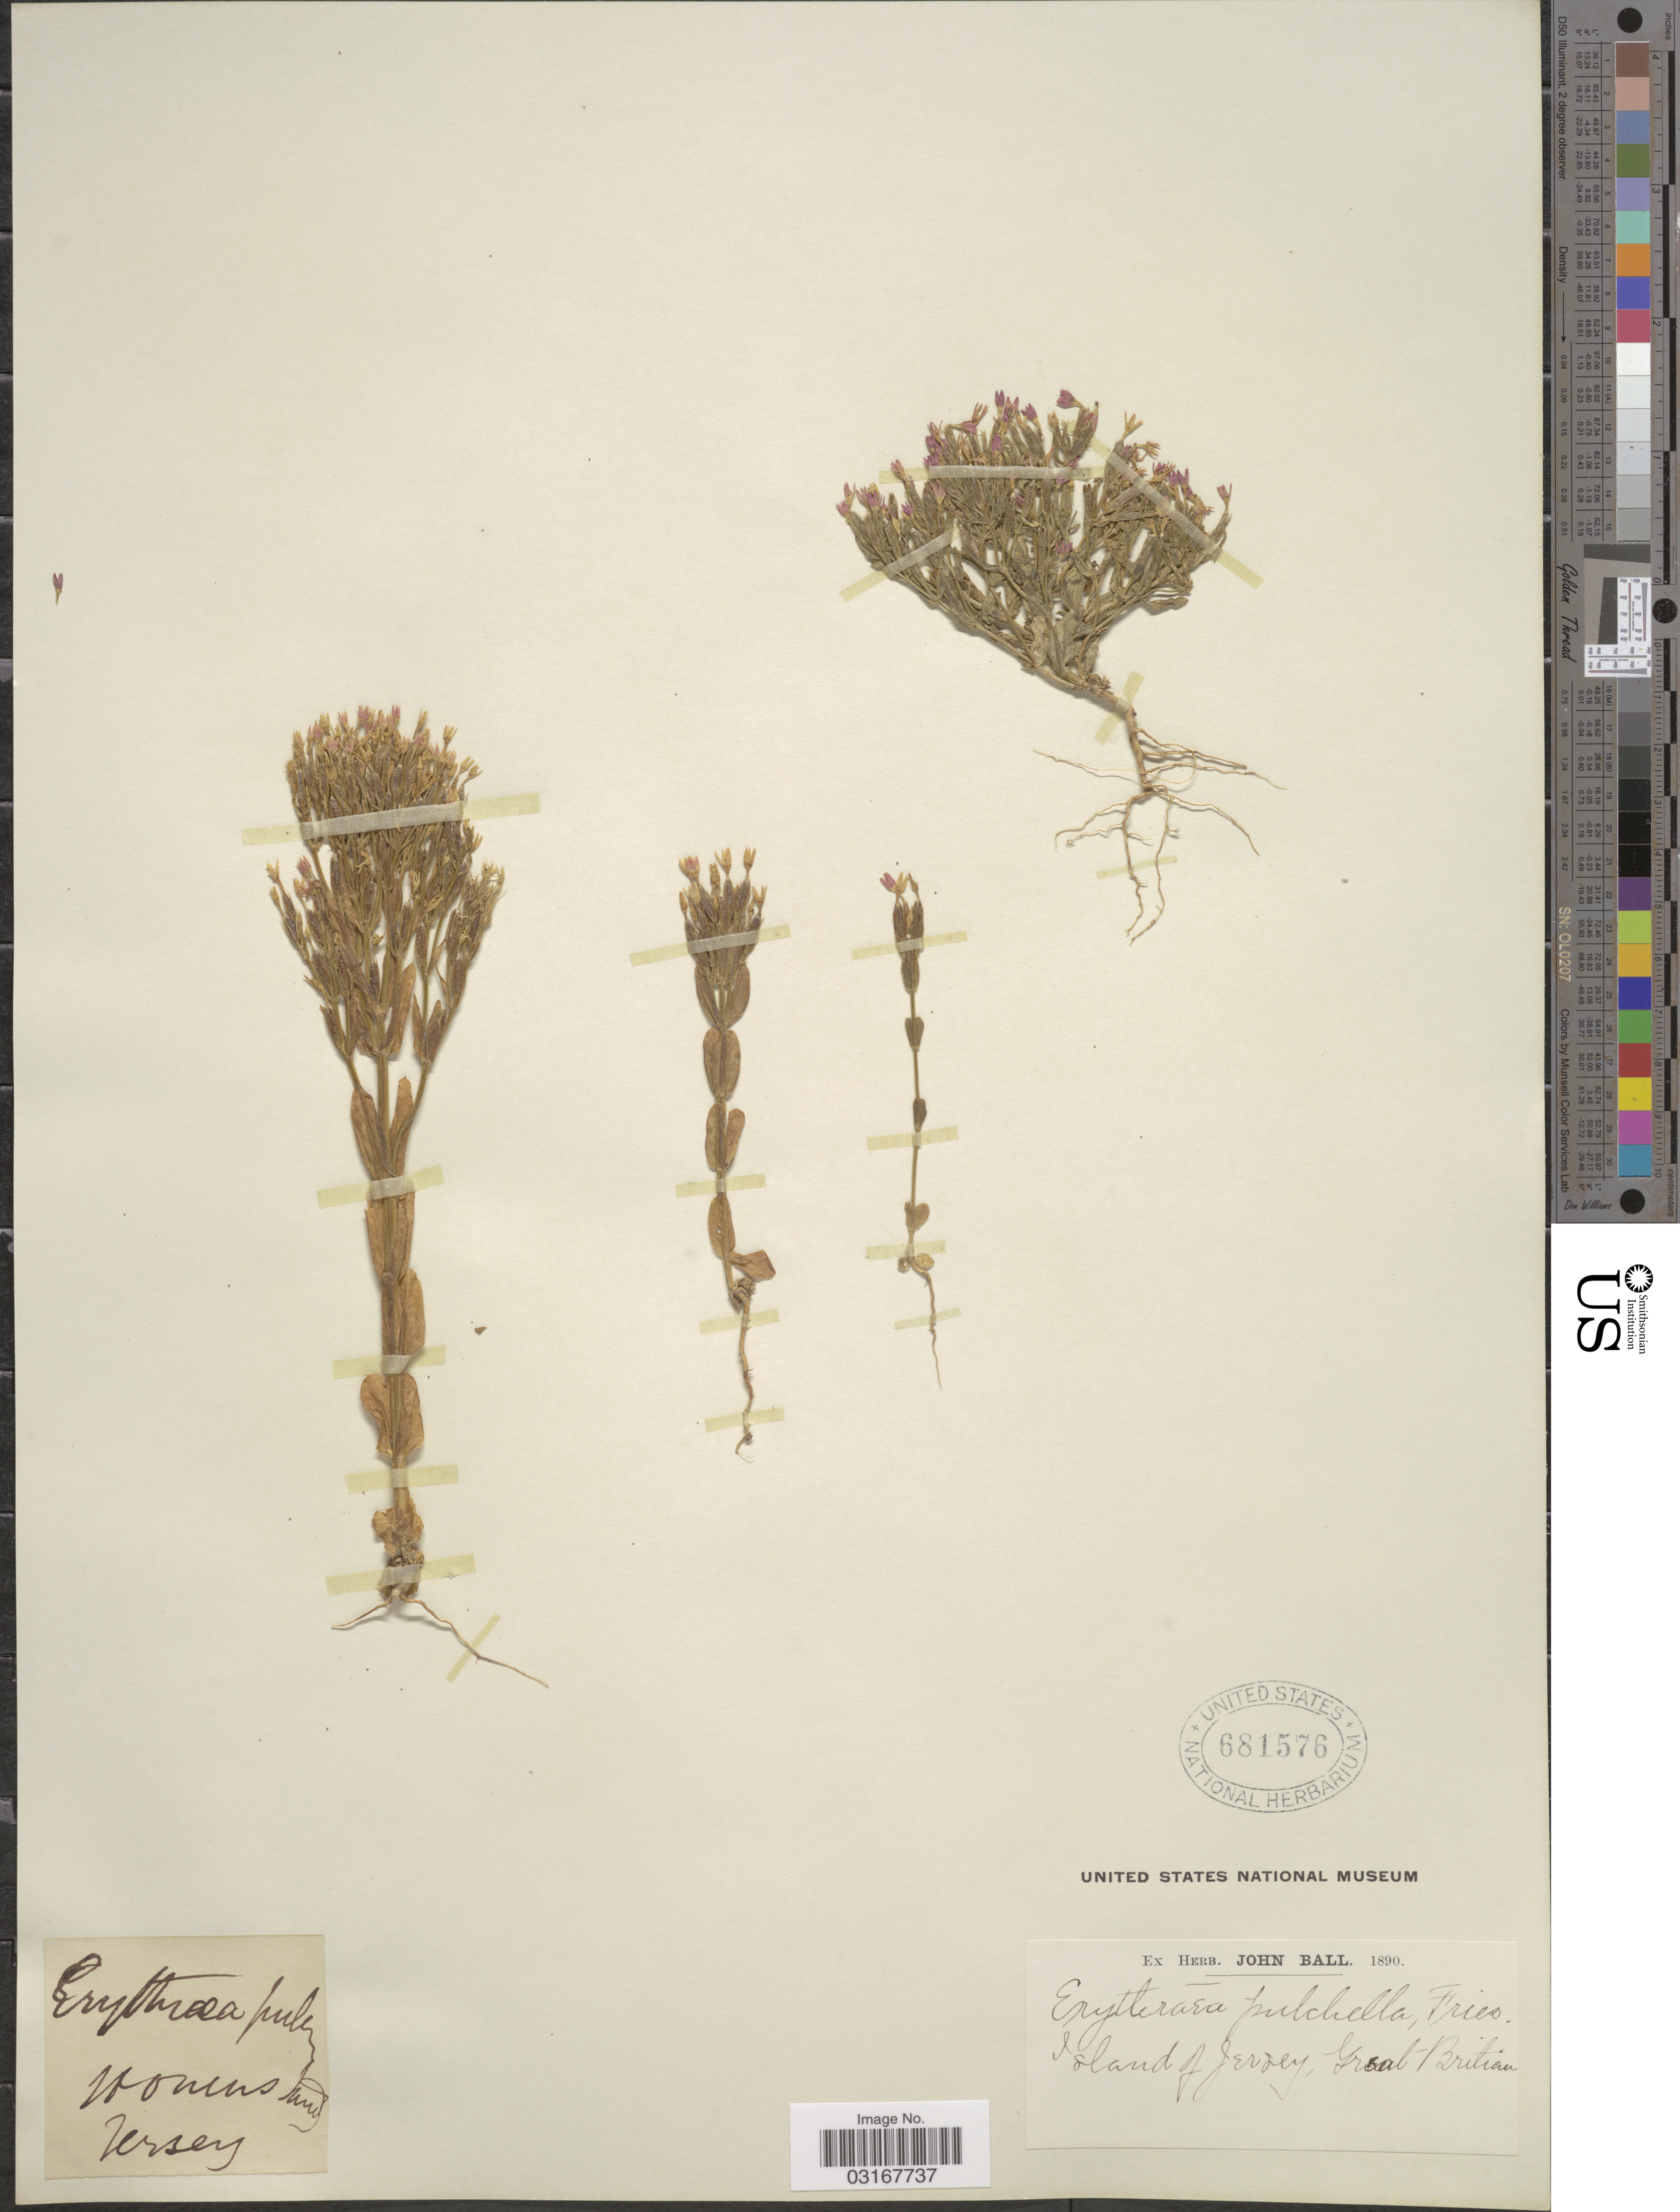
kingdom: Plantae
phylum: Tracheophyta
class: Magnoliopsida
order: Gentianales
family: Gentianaceae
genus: Centaurium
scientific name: Centaurium pulchellum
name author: (Sw.) Druce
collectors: ex herb. John Ball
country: United Kingdom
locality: Island of Jersey, Great Britain.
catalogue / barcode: US 681576